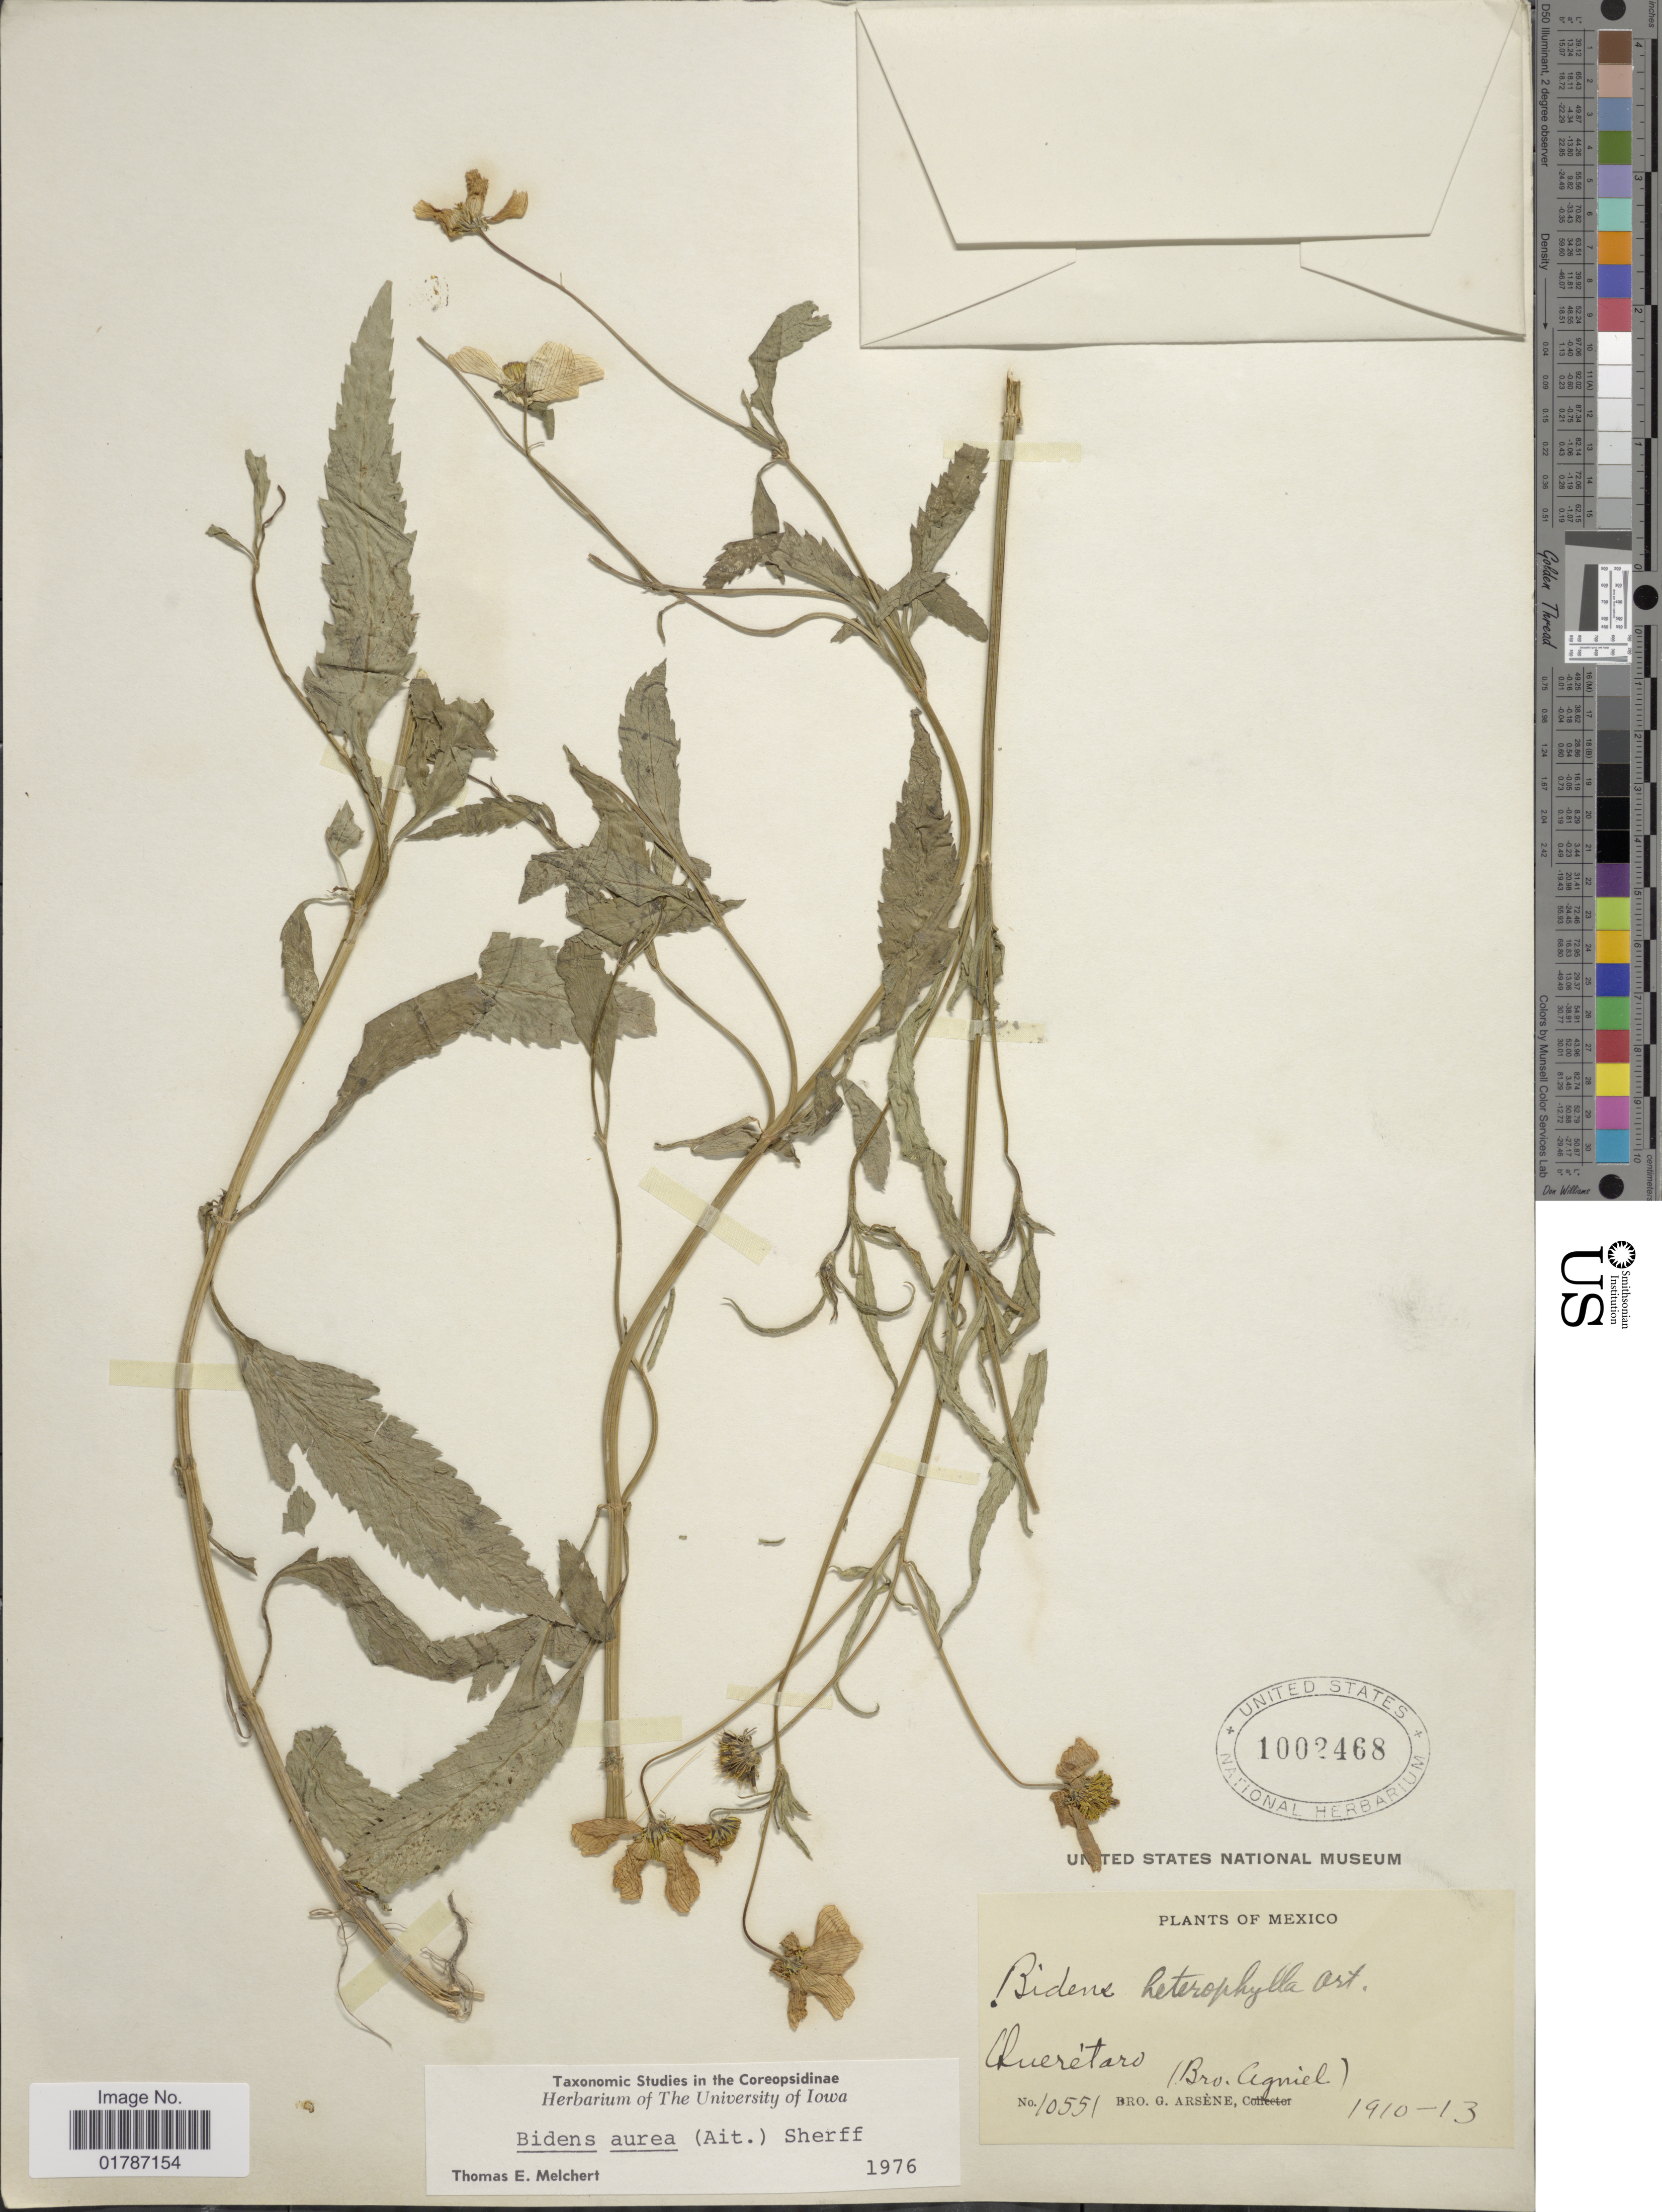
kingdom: Plantae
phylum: Tracheophyta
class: Magnoliopsida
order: Asterales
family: Asteraceae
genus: Bidens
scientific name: Bidens aurea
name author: (Aiton) Sherff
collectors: Bro. Agniel & Bro. G. Arsène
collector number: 10551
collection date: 1910/1913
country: Mexico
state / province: Querétaro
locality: Queretaro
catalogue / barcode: US 1002468